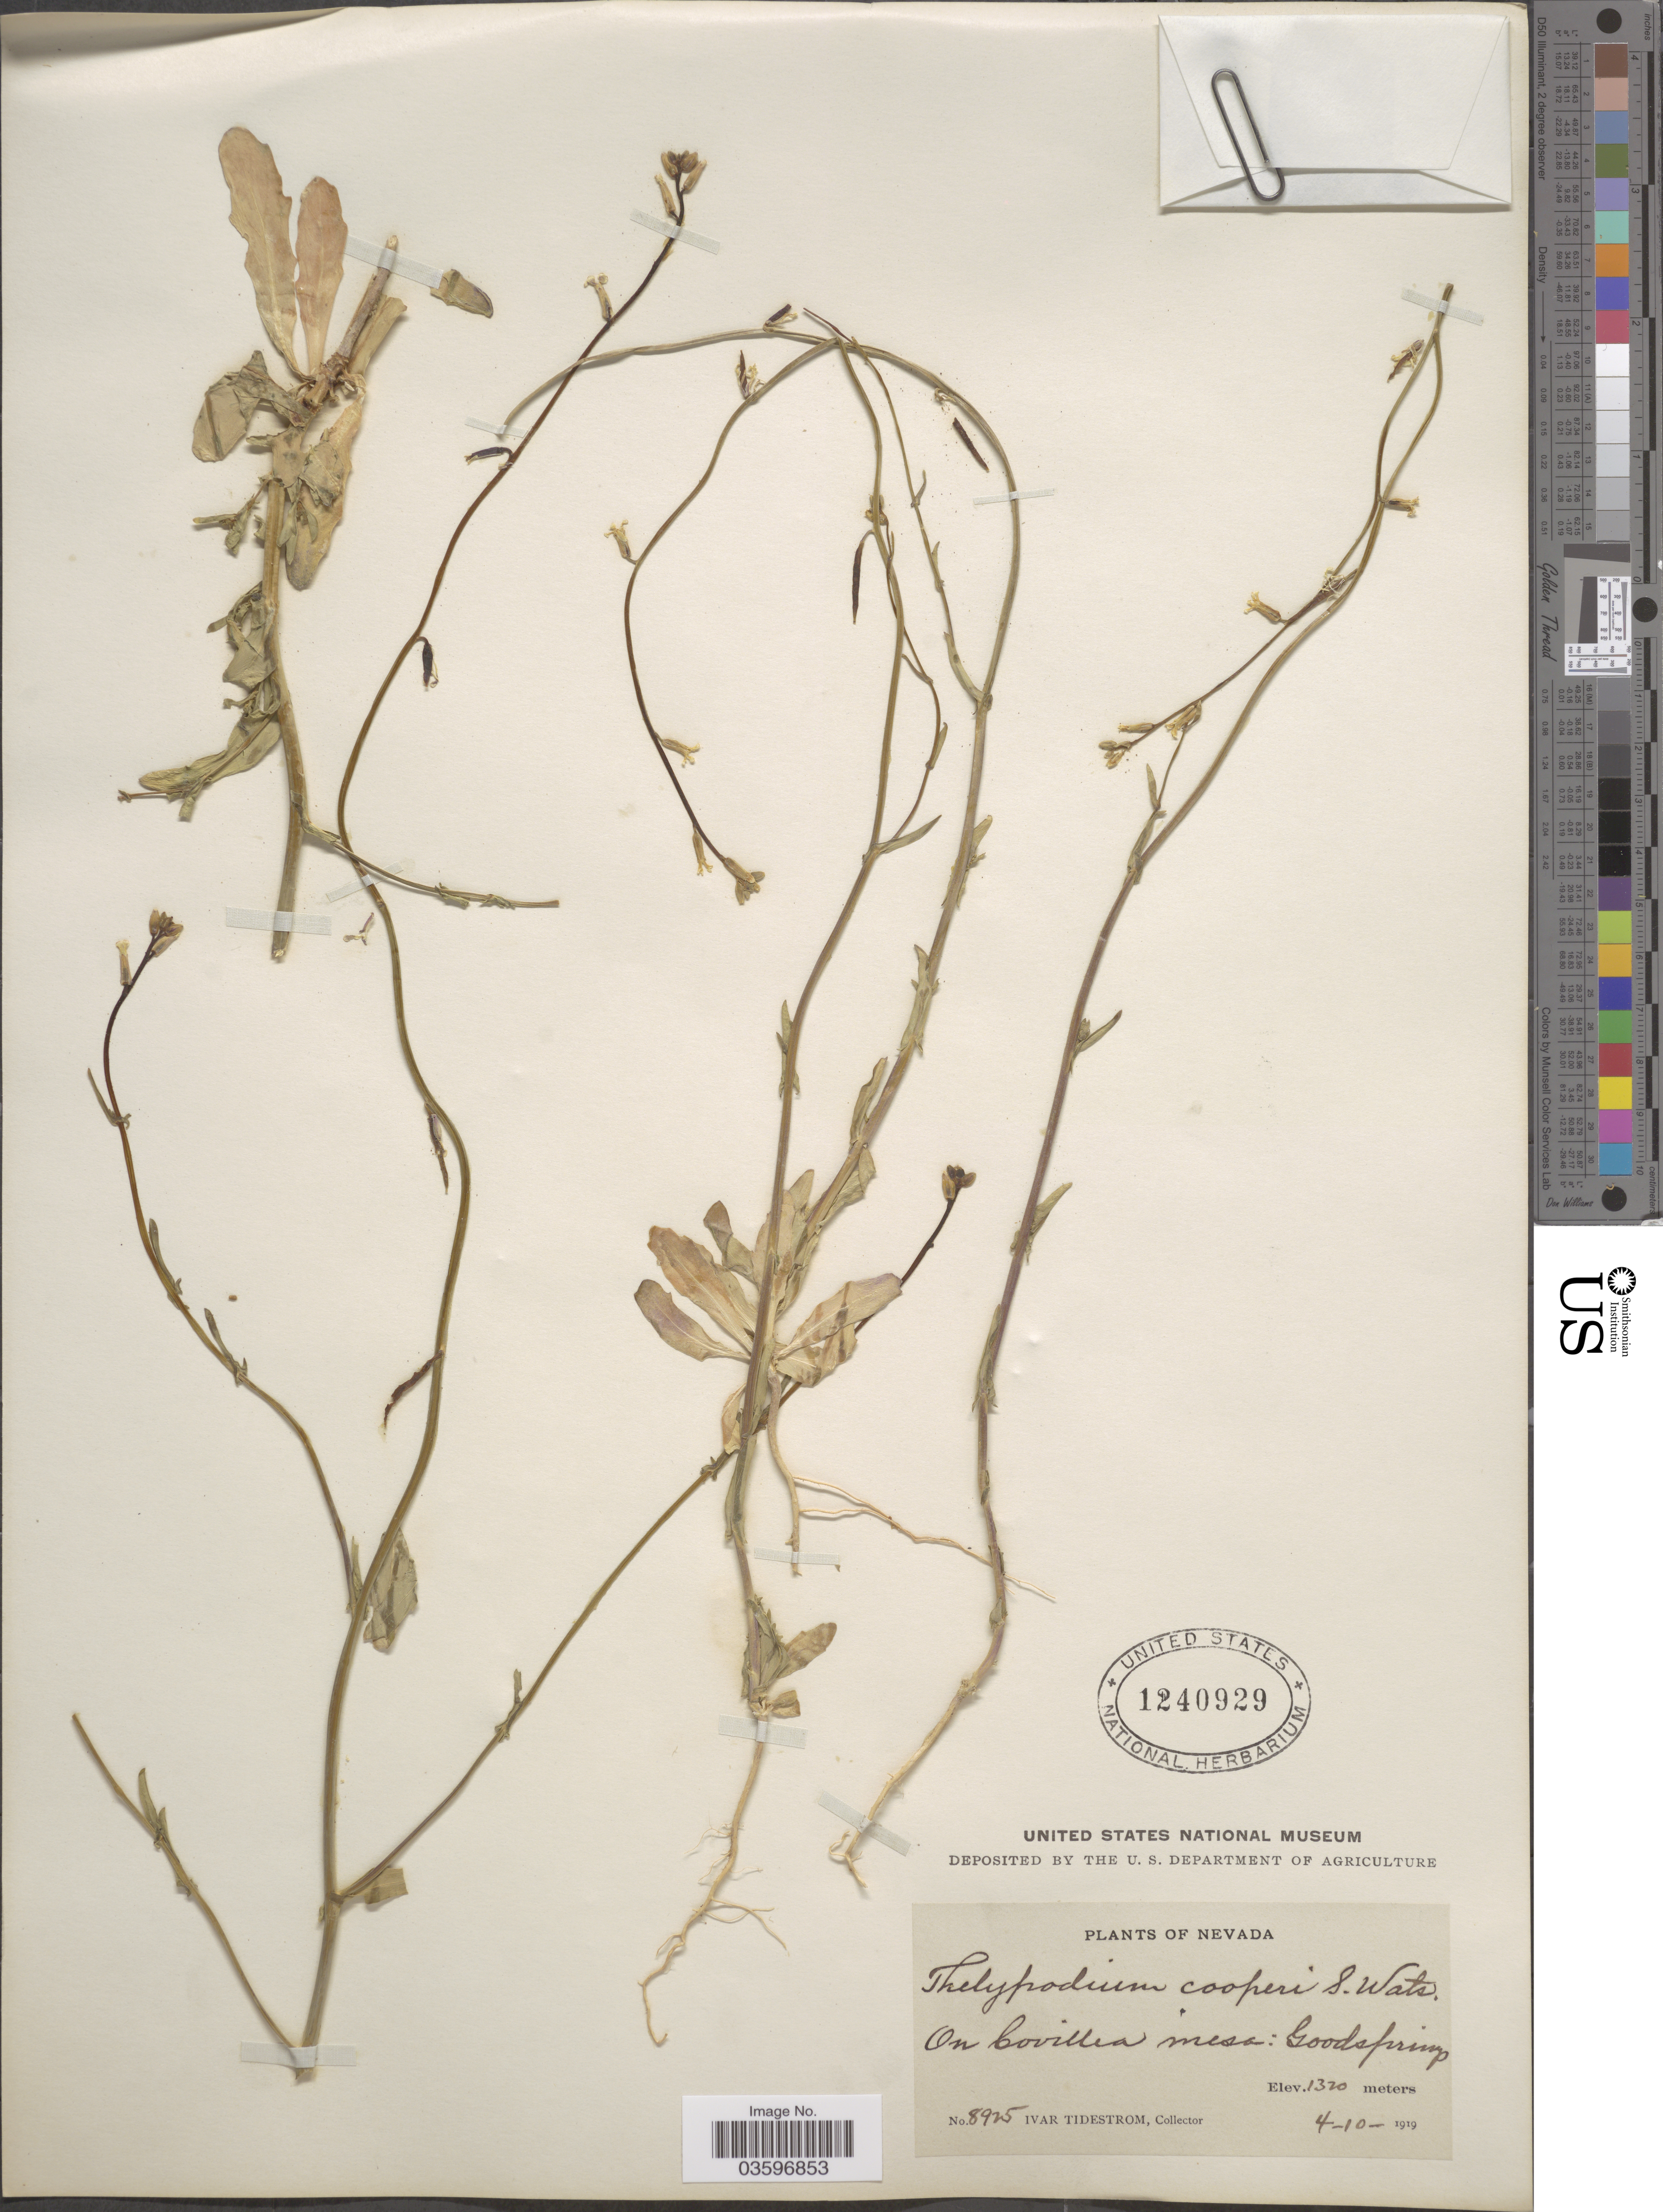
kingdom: Plantae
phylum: Tracheophyta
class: Magnoliopsida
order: Brassicales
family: Brassicaceae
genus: Caulanthus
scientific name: Caulanthus cooperi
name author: (S. Watson) Payson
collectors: I. F. Tidestrom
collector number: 8925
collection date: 1919-04-10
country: United States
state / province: Nevada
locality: On Covillea mesa: Goodsprings.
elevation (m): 1320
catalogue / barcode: US 1240929